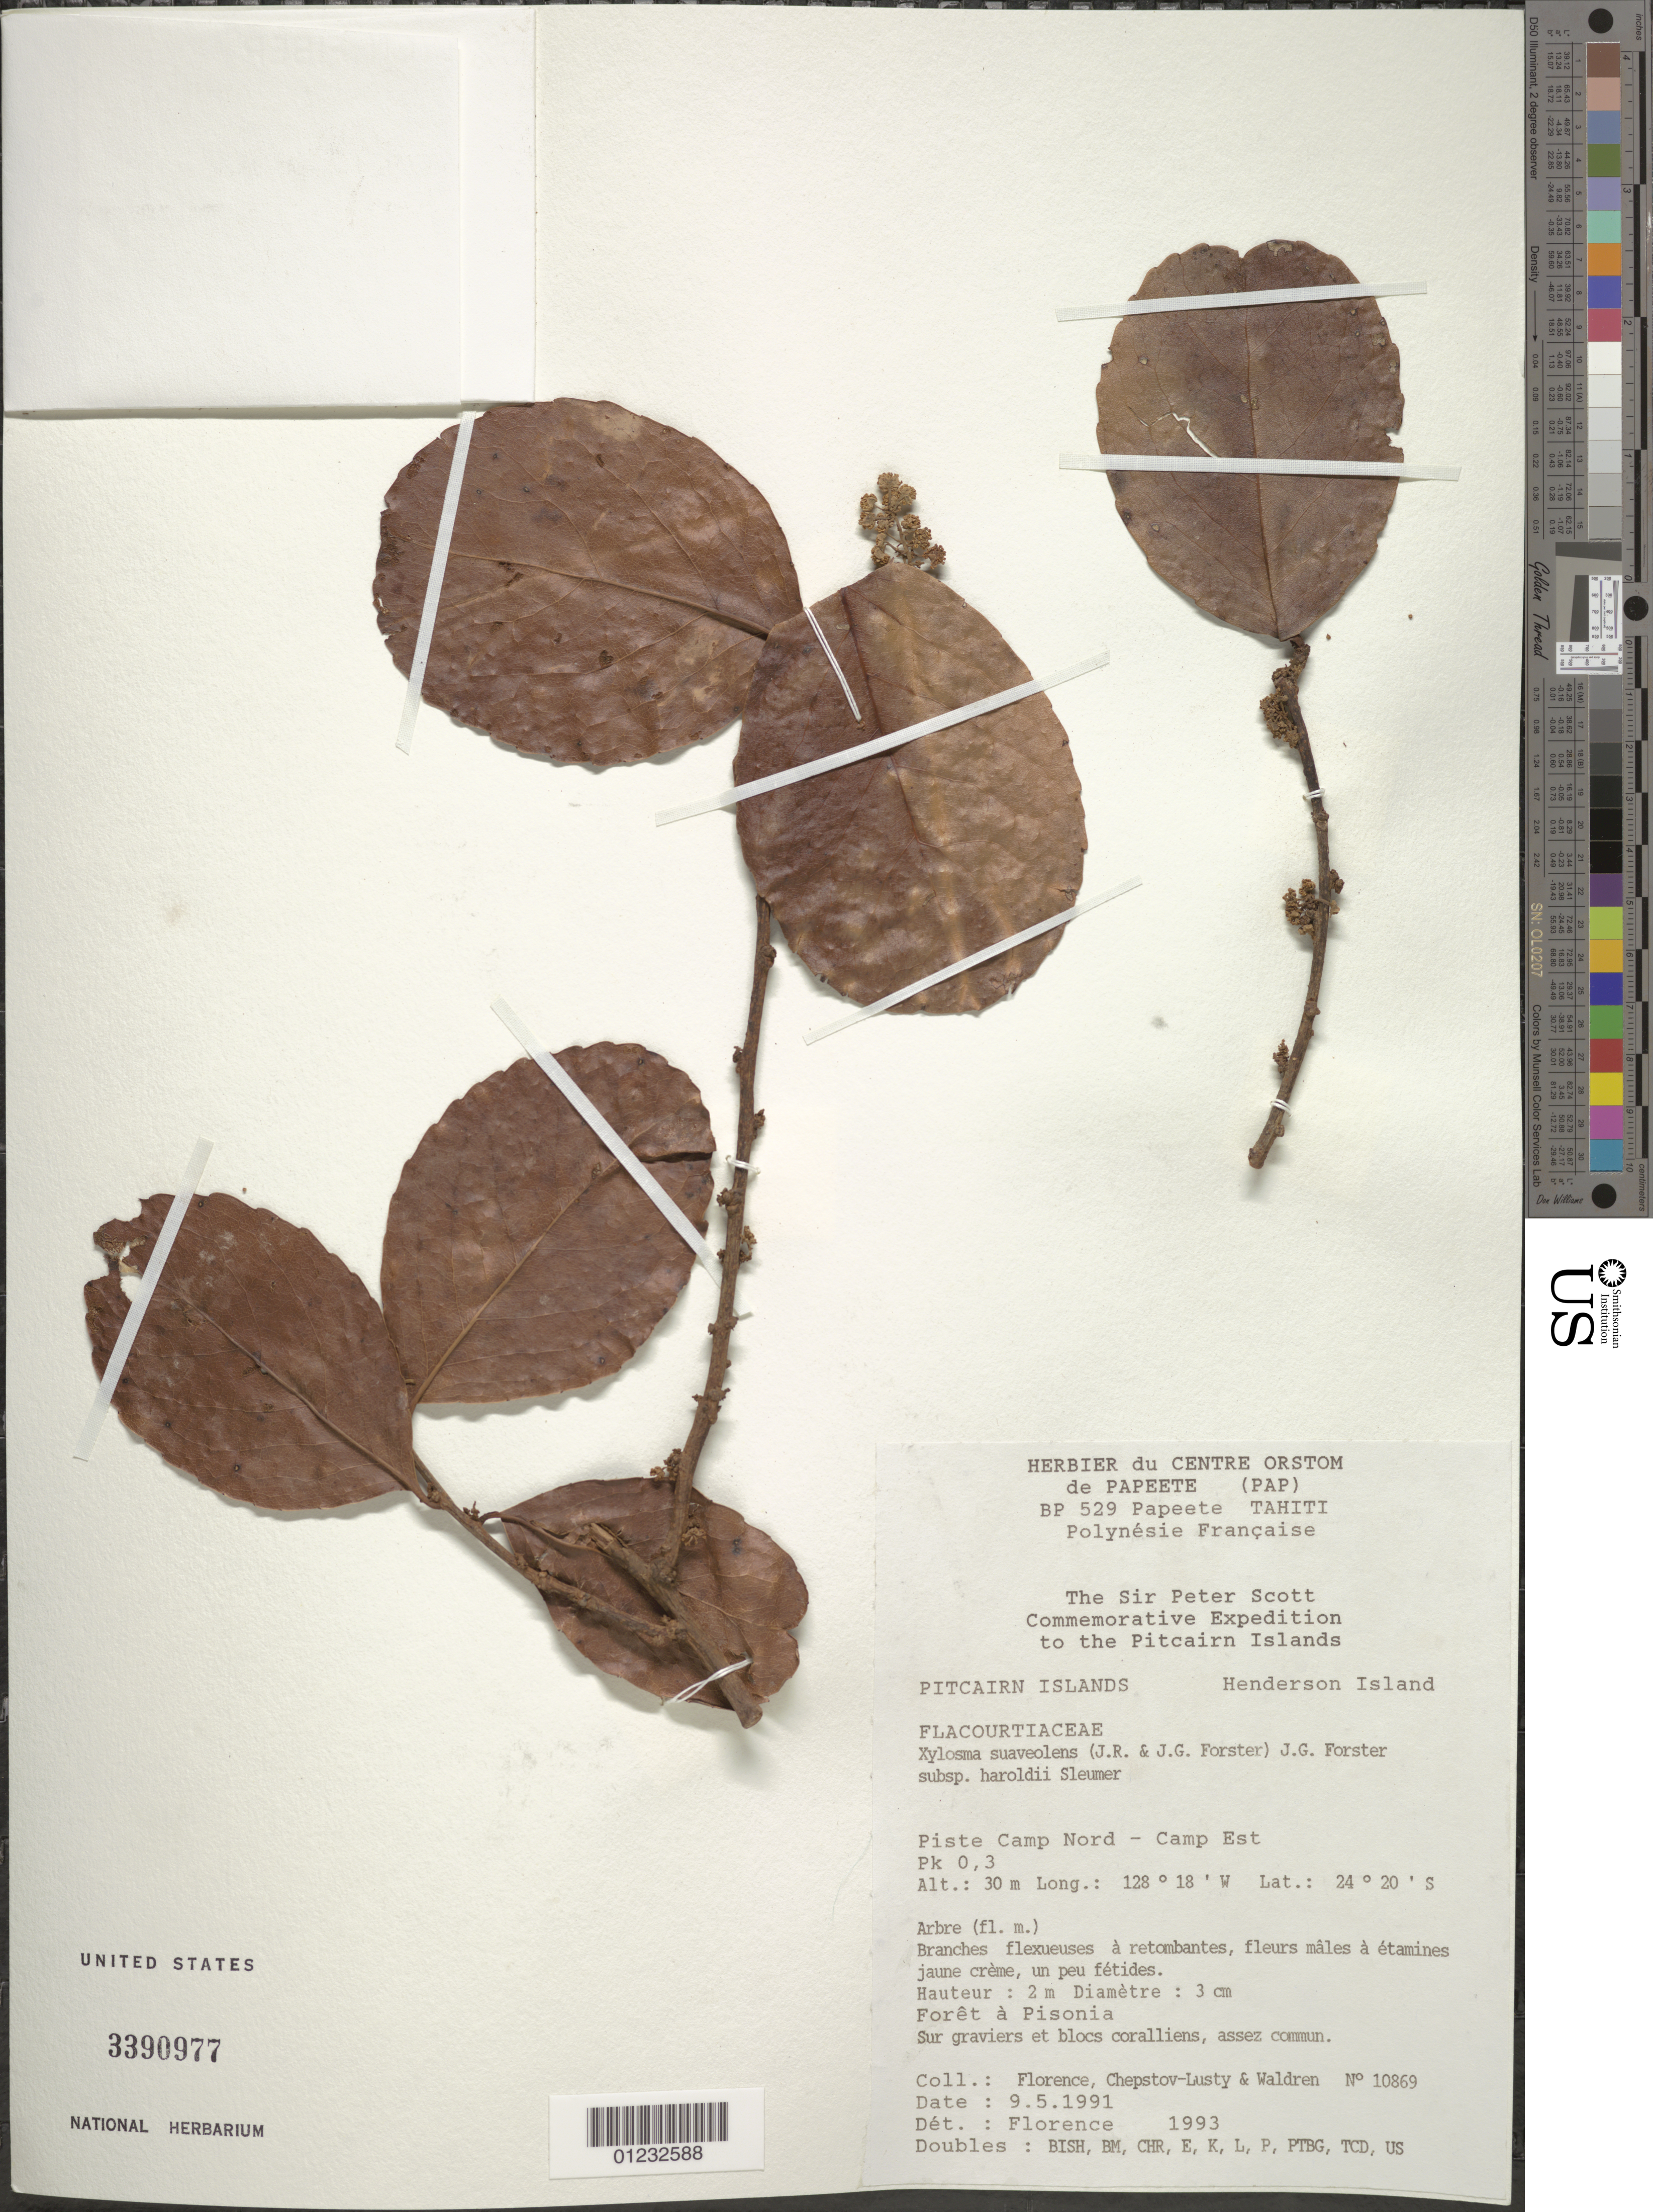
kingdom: Plantae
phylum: Tracheophyta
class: Magnoliopsida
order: Malpighiales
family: Salicaceae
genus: Xylosma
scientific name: Xylosma suaveolens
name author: G. Forst.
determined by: Florence, J.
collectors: J. Florence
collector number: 10869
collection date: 1991-05-09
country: Pitcairn Islands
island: Henderson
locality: Piste Camp Nord - Camp Est. Pk 0,3.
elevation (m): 30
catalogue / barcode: US 3390977